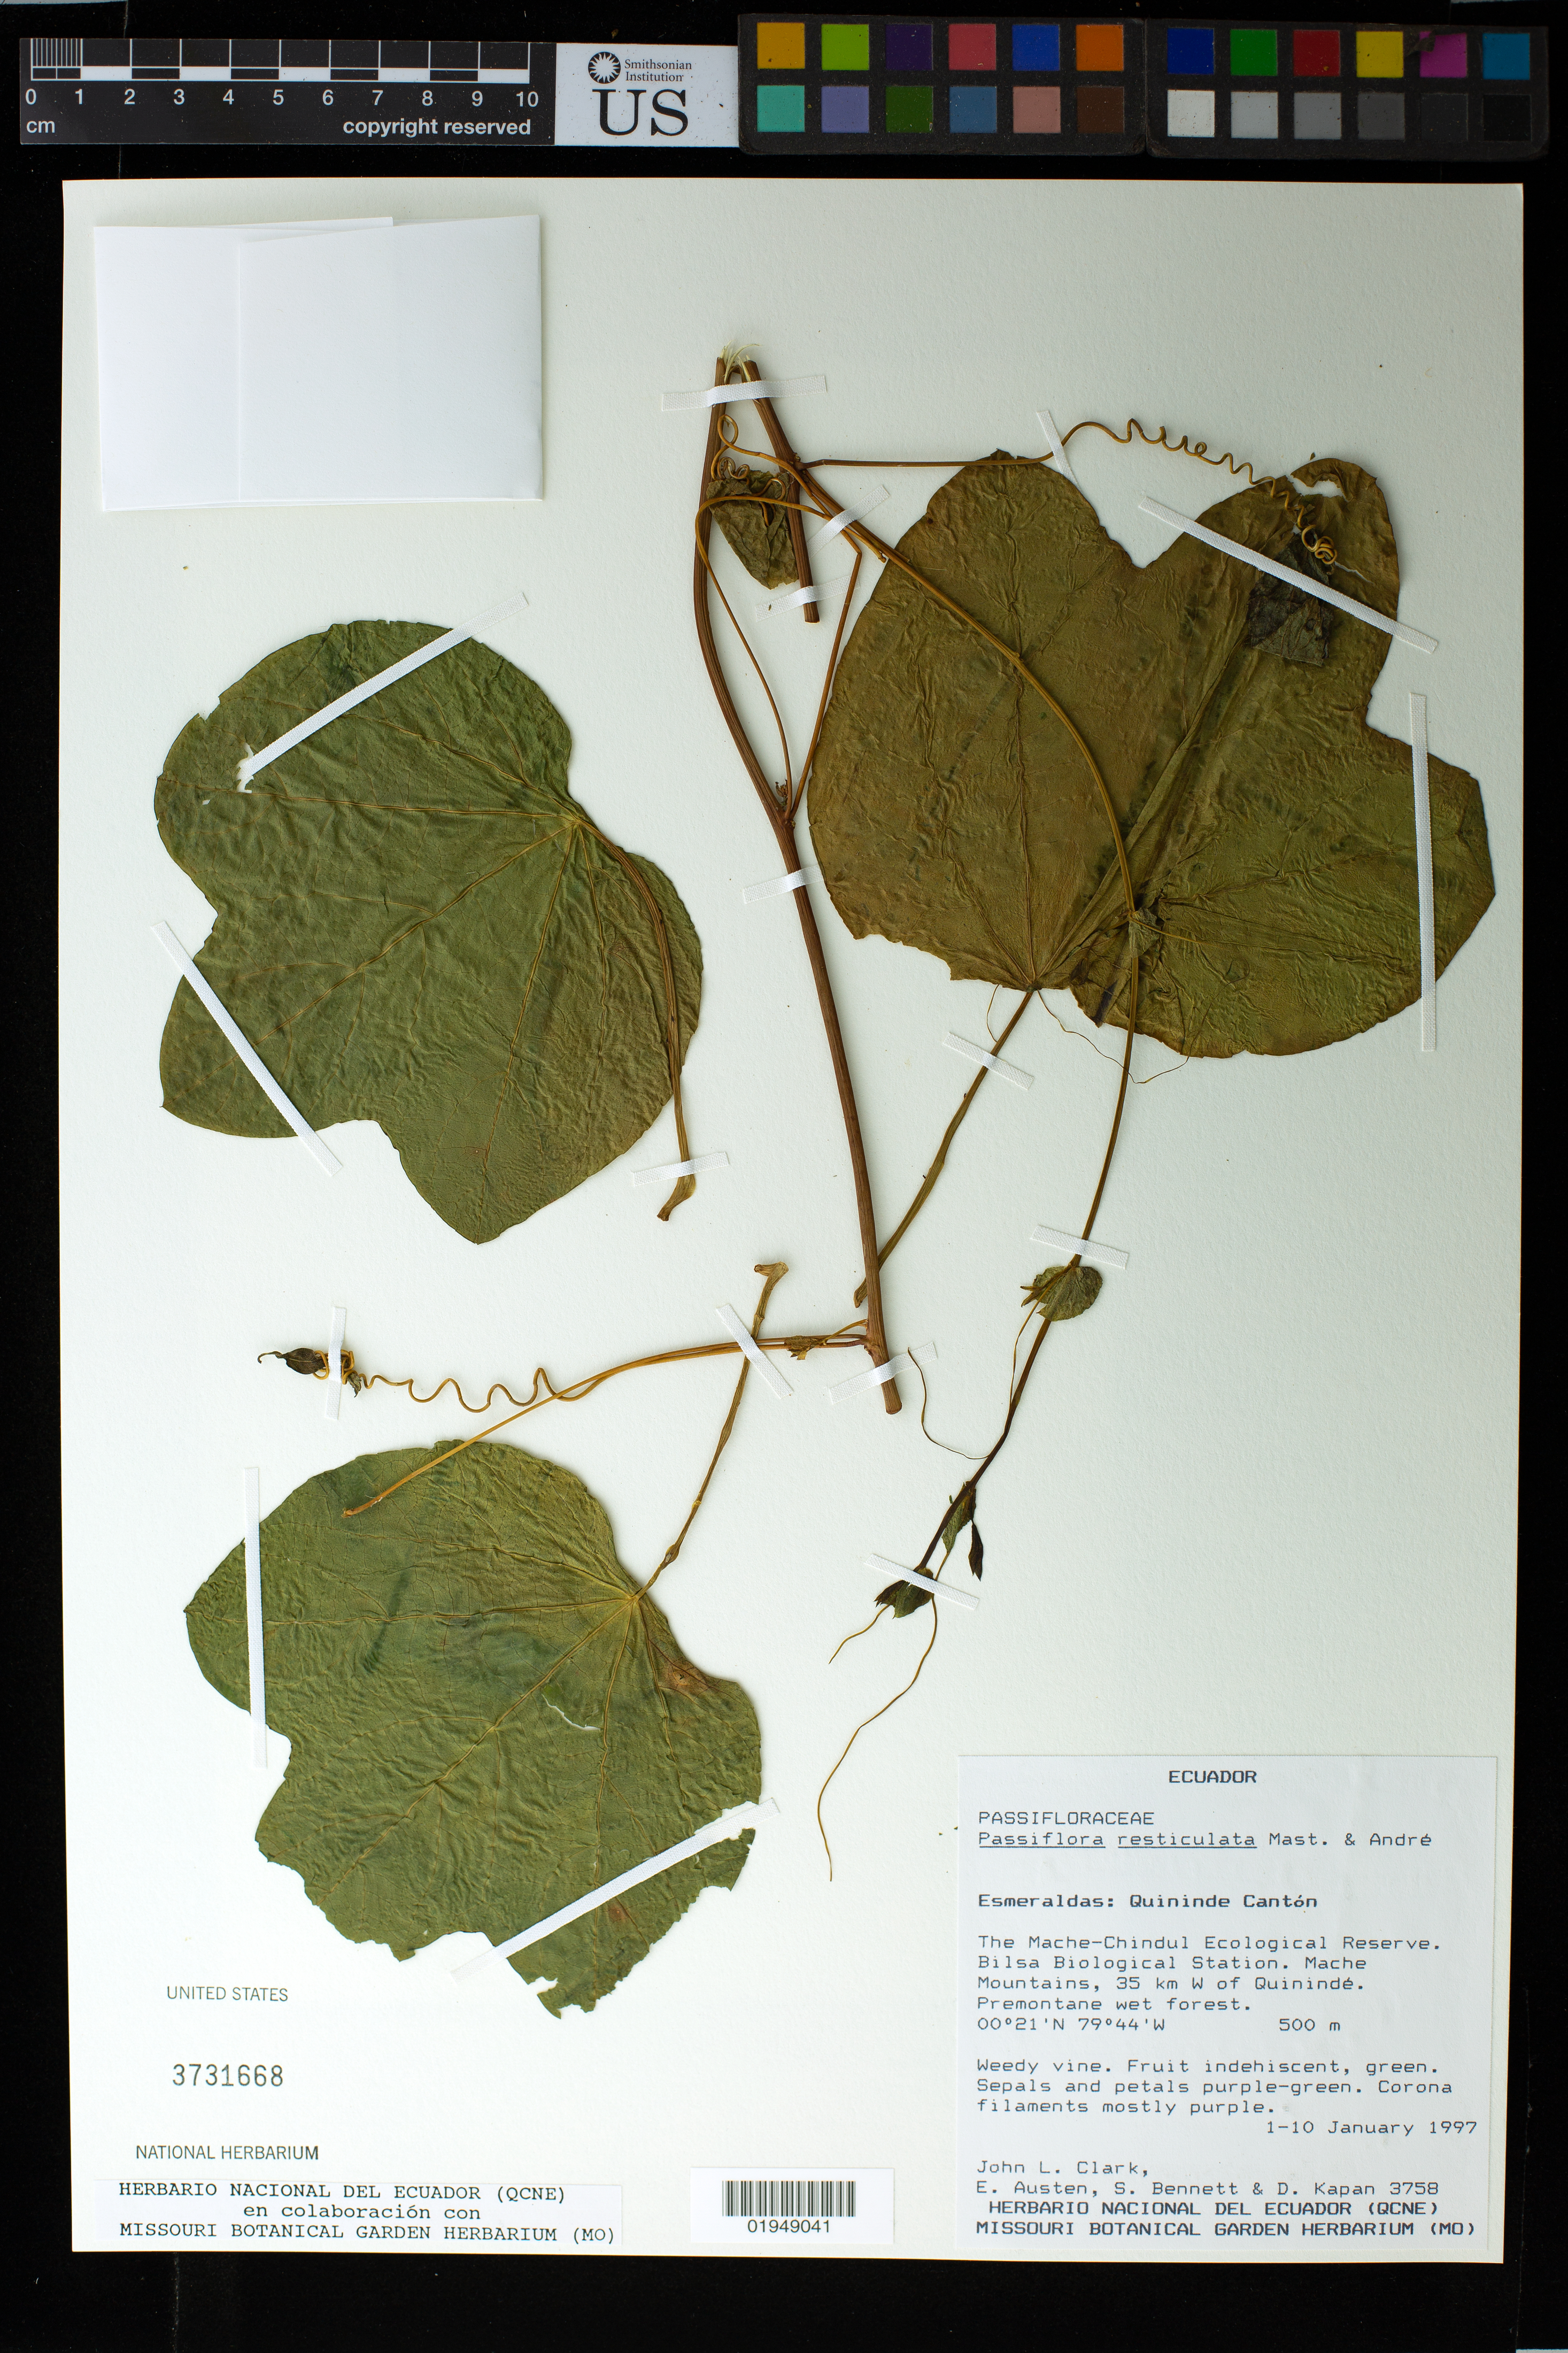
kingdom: Plantae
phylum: Tracheophyta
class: Magnoliopsida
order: Malpighiales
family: Passifloraceae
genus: Passiflora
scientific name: Passiflora resticulata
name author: Mast. & André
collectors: J. L. Clark, E. Austen, S. Bennett & D. Kapan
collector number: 3758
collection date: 1997-01-01/1997-01-10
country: Ecuador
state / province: Esmeraldas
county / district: Quinindé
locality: The Mache-Chindul Ecological Reserve. Bilsa Biological Station. Mache Mountains, 35 km W of Quininde.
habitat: Premontane wet forest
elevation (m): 500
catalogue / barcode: US 3731668